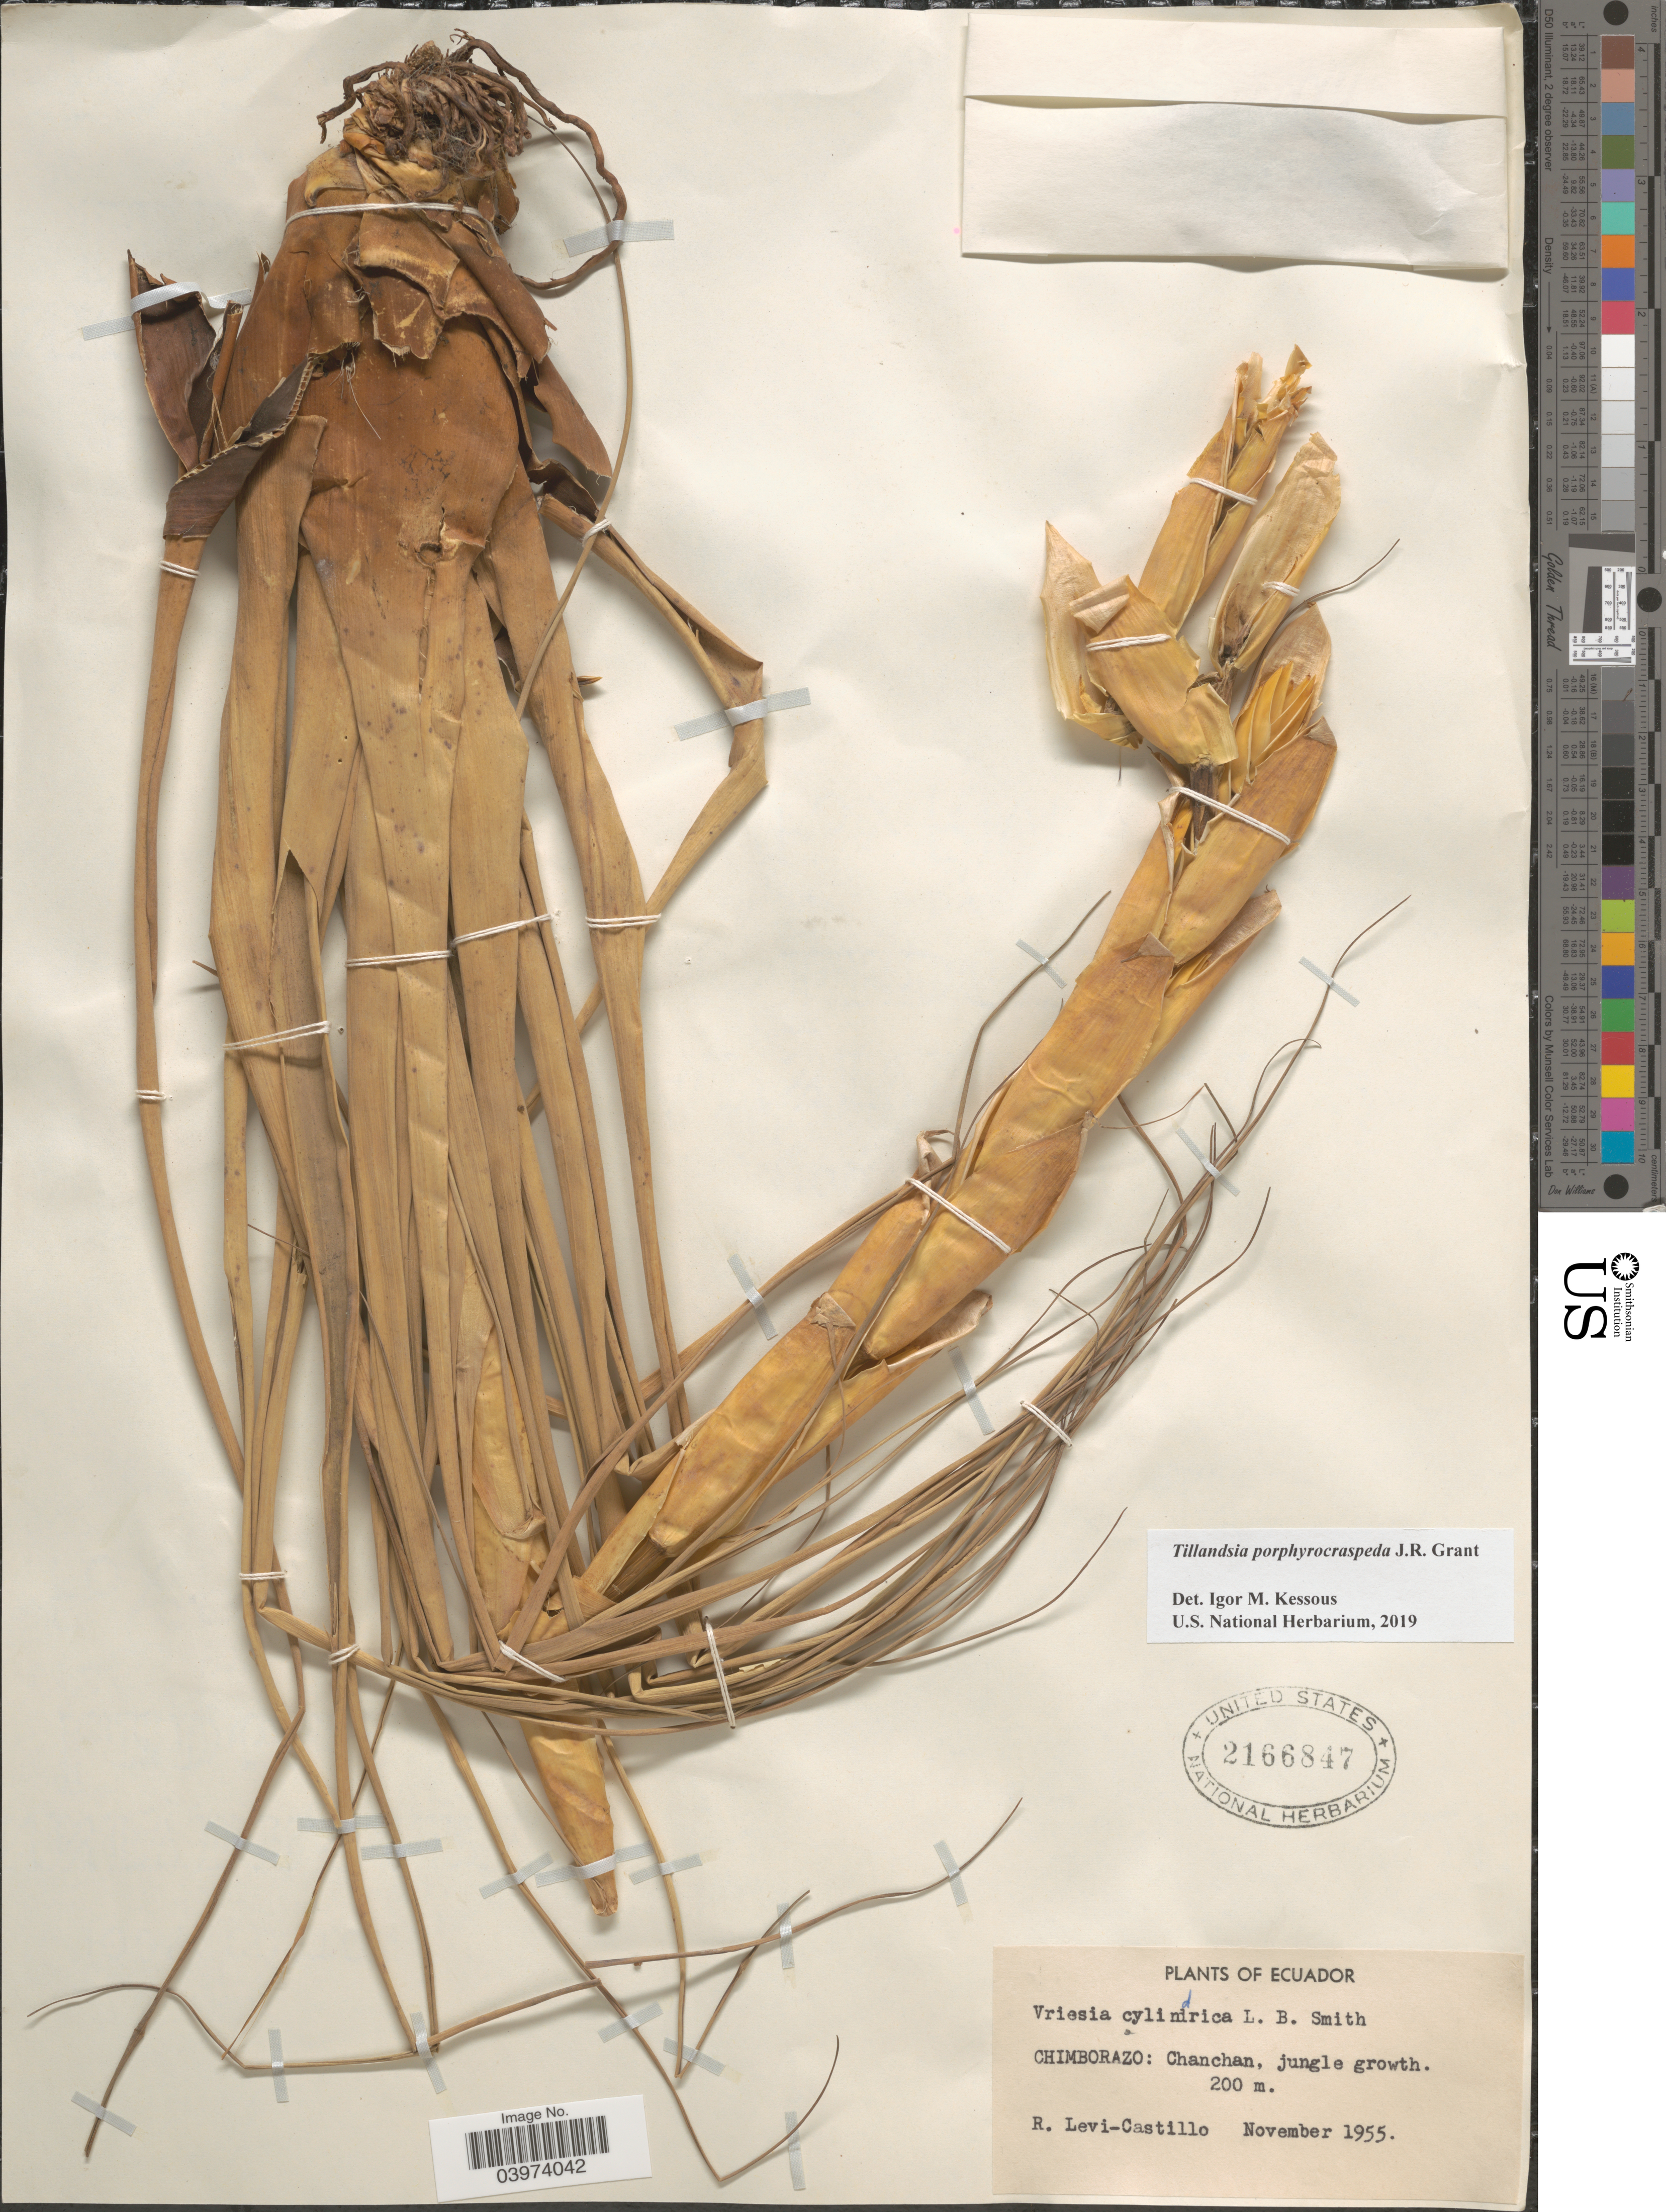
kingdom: Plantae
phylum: Tracheophyta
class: Liliopsida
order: Poales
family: Bromeliaceae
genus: Tillandsia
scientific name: Tillandsia porphyrocraspeda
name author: J.R. Grant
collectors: R. Castillo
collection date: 1955-11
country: Ecuador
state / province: Chimborazo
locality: Chanchan, jungle growth.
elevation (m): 200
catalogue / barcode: US 2166847